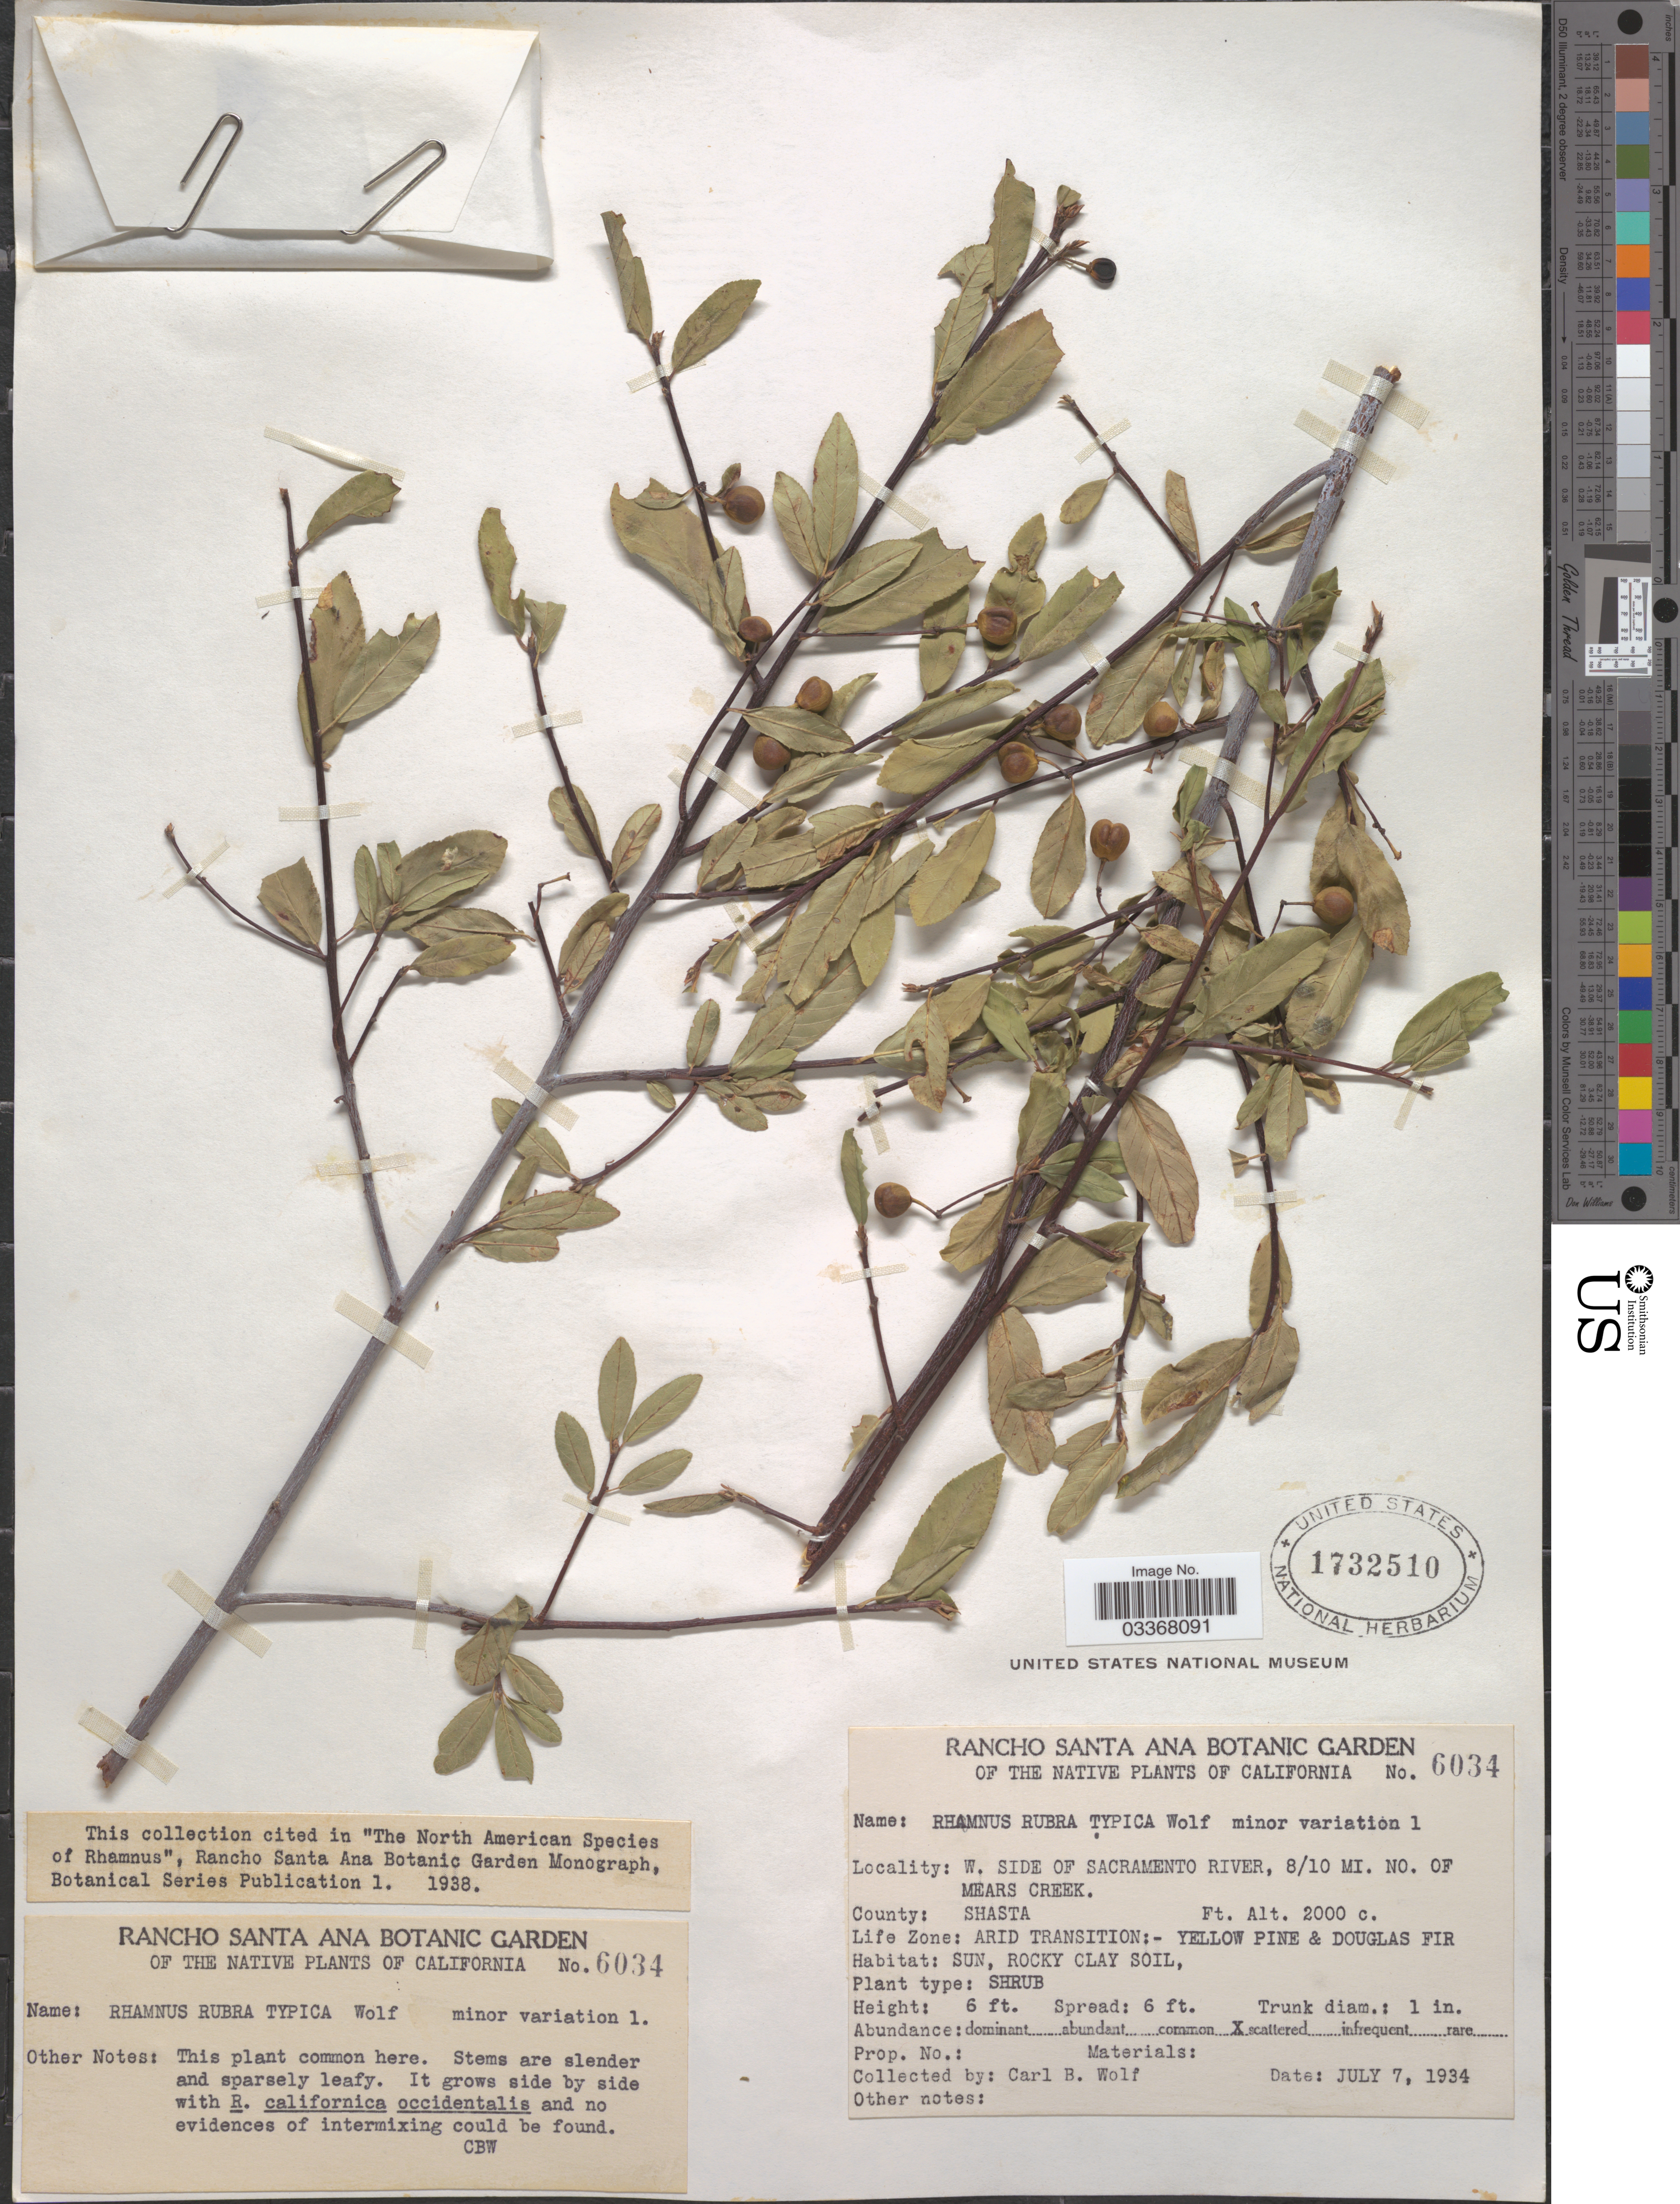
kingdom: Plantae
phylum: Tracheophyta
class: Magnoliopsida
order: Rosales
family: Rhamnaceae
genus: Frangula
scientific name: Frangula rubra subsp. rubra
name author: (Greene) Grubov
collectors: C. B. Wolf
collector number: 6034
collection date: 1934-07-07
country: United States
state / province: California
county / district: Shasta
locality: W. side of Sacramento River, 8/10 mi. NO. of Mears Creek, County: Shasta.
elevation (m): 610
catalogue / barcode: US 1732510